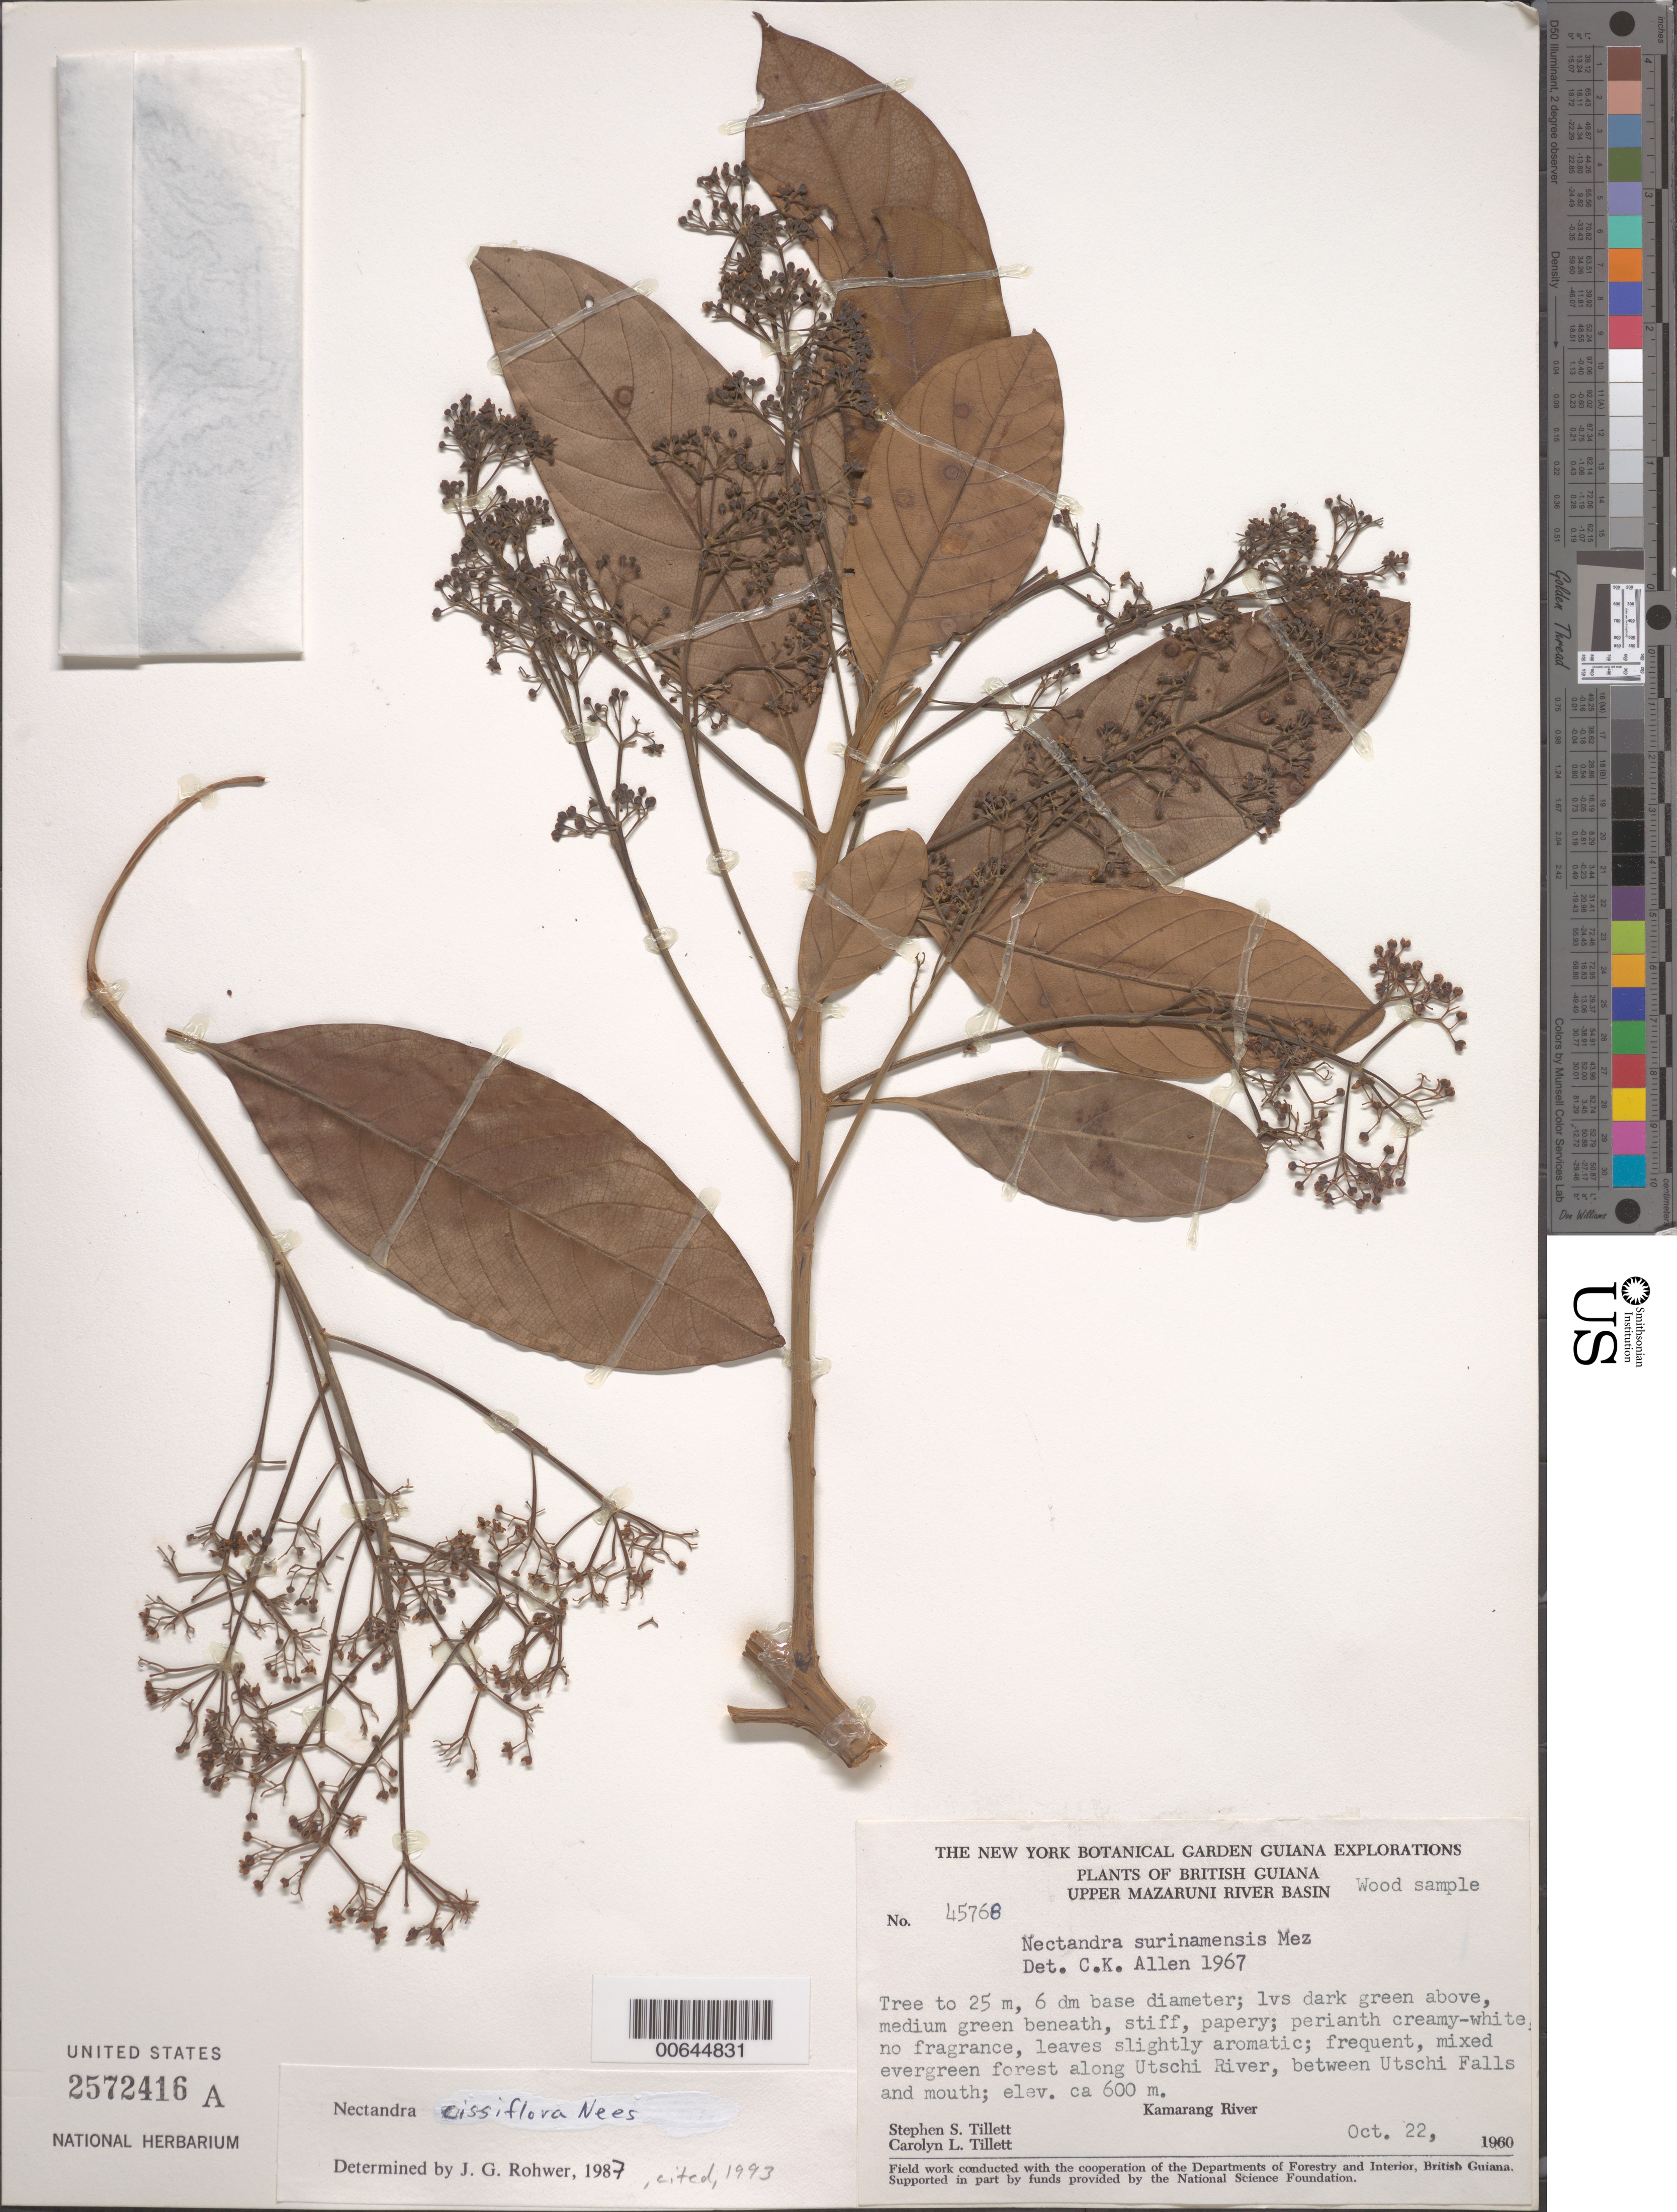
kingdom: Plantae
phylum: Tracheophyta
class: Magnoliopsida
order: Laurales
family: Lauraceae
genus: Nectandra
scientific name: Nectandra cissiflora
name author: Nees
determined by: Rohwer, J. G.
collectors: S. S. Tillett, C. L. Tillett & R. Boyan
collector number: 45768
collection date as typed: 22-Oct-60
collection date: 1960-10-22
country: Guyana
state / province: Cuyuni-Mazaruni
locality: Upper Mazaruni River Basin, Utschi River, betw. Utschi Falls & mouth, Kamarang River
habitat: Mixed evergreen forest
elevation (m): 600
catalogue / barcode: US 2572416A